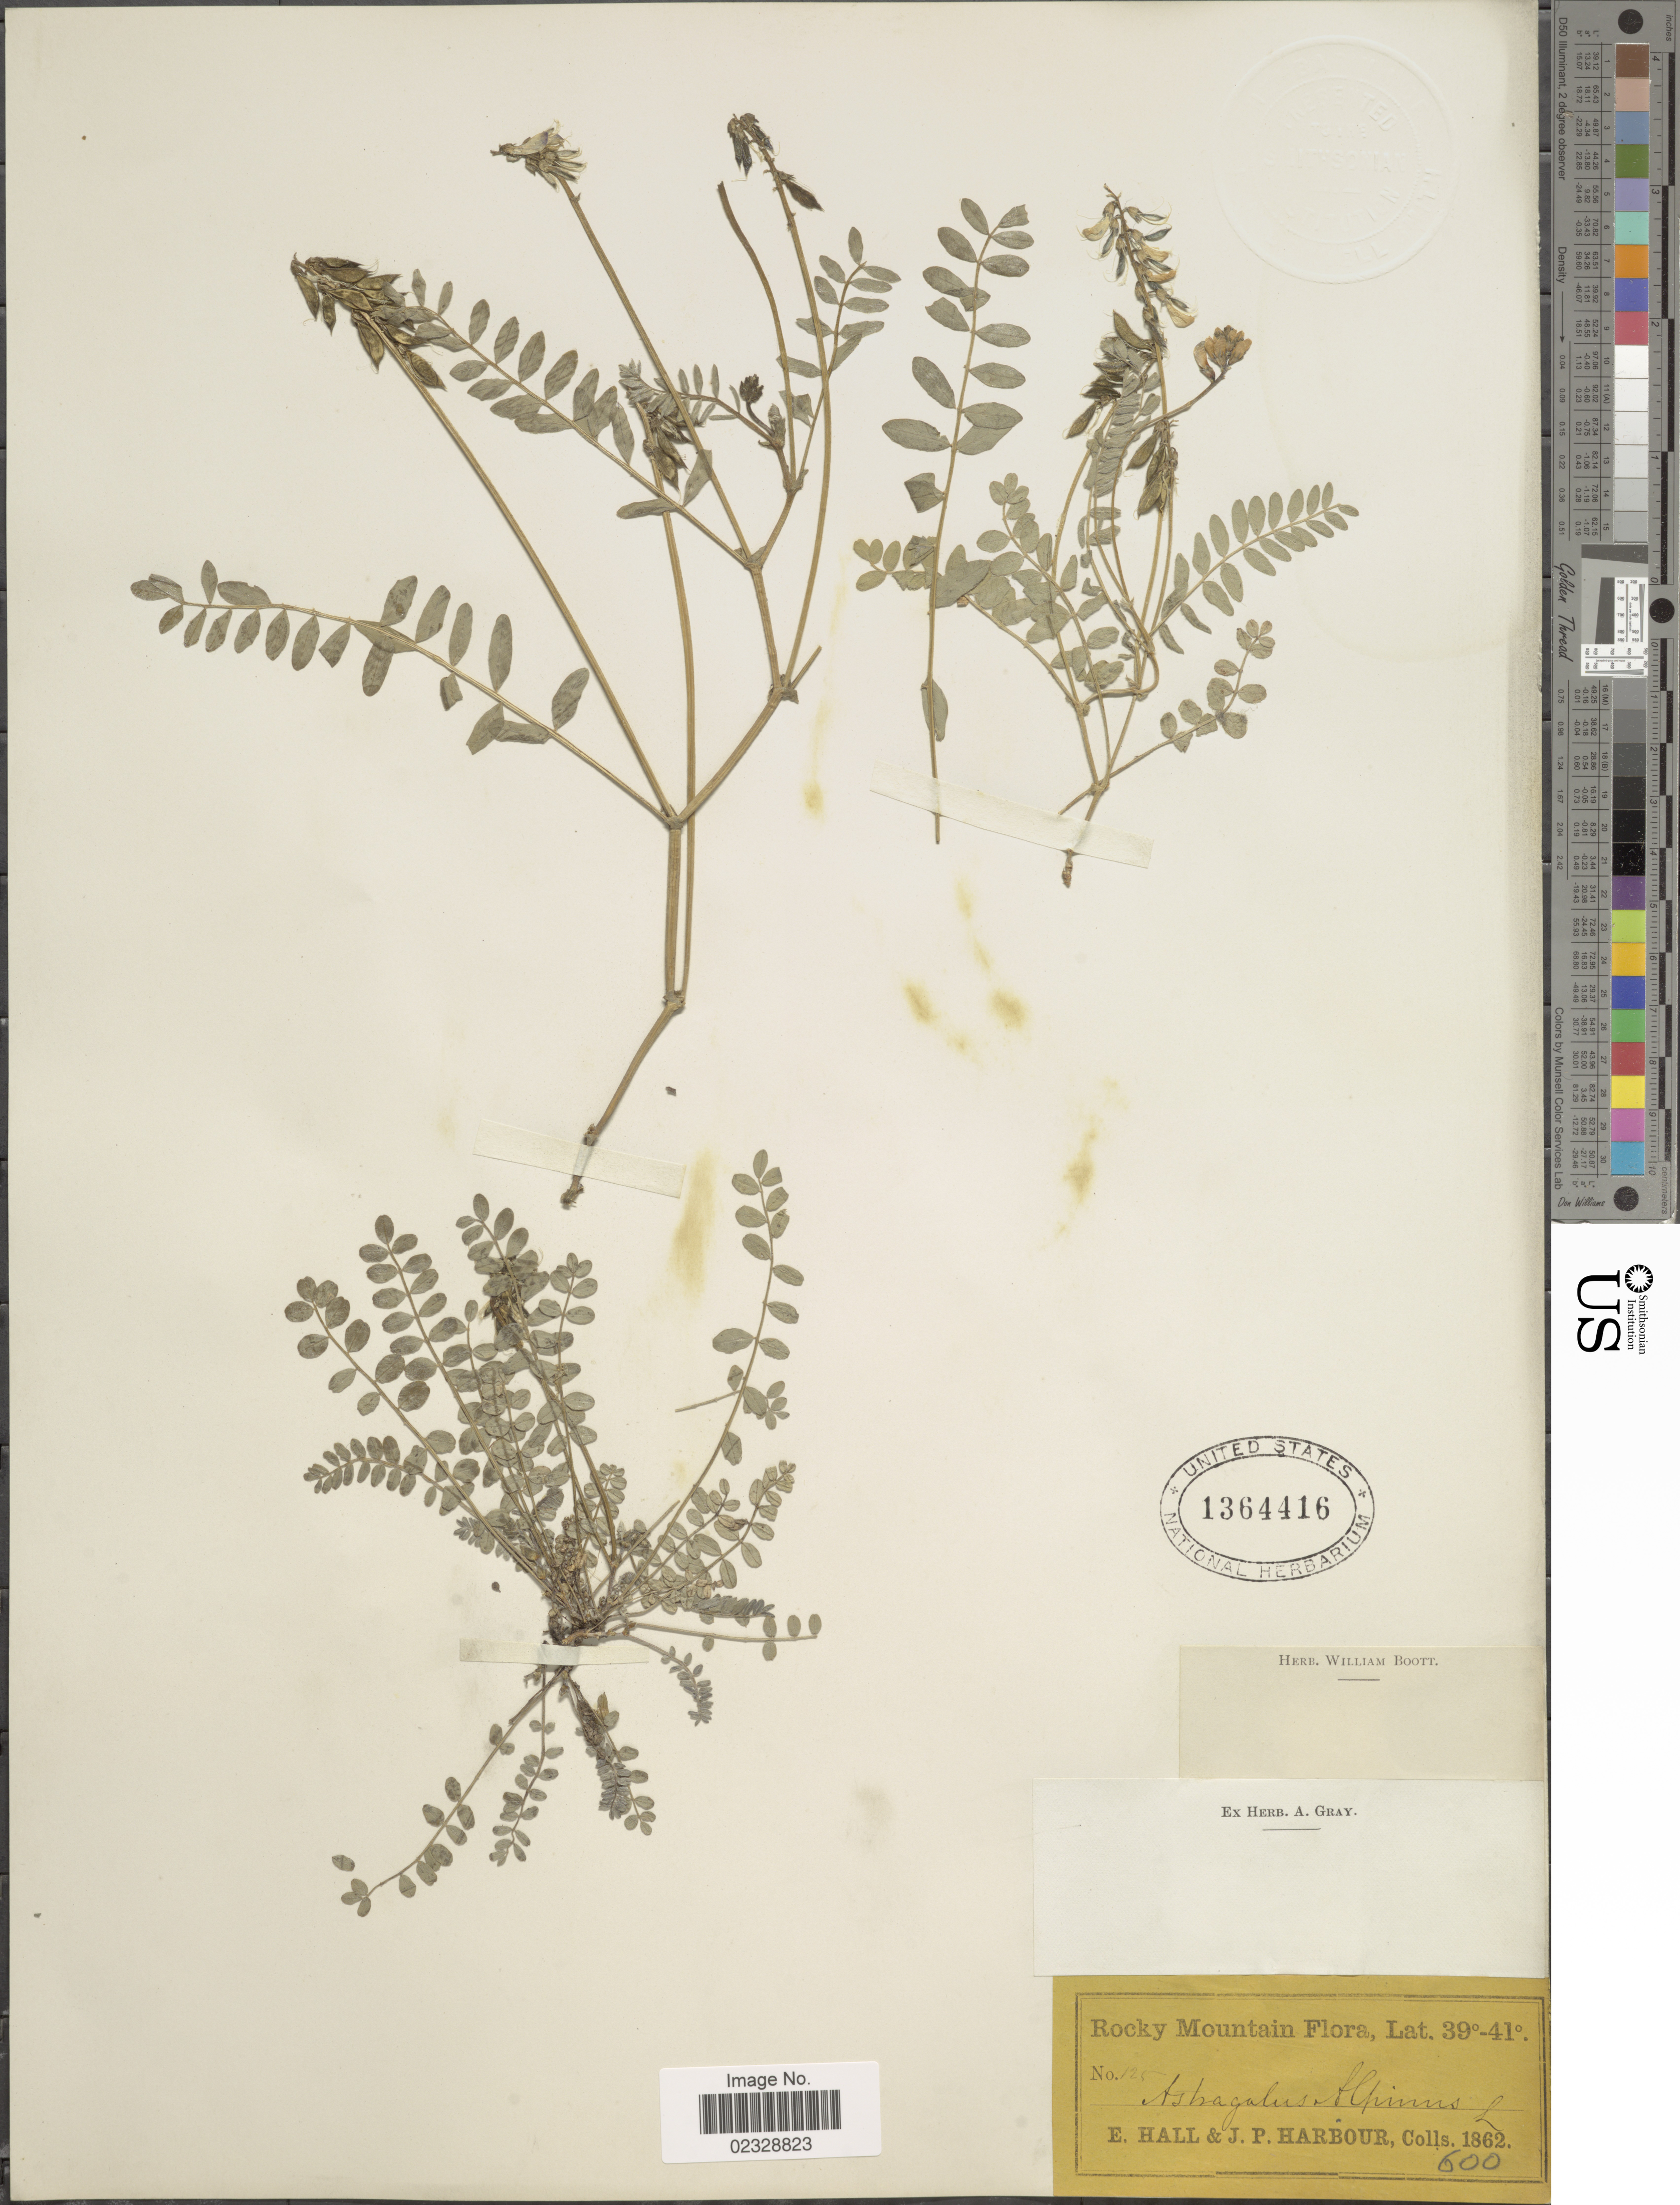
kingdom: Plantae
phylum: Tracheophyta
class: Magnoliopsida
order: Fabales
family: Fabaceae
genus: Astragalus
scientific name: Astragalus alpinus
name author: L.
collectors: E. Hall & J. Harbour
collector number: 600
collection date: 1862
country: United States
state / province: Colorado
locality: Rocky Mtns.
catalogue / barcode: US 1364416